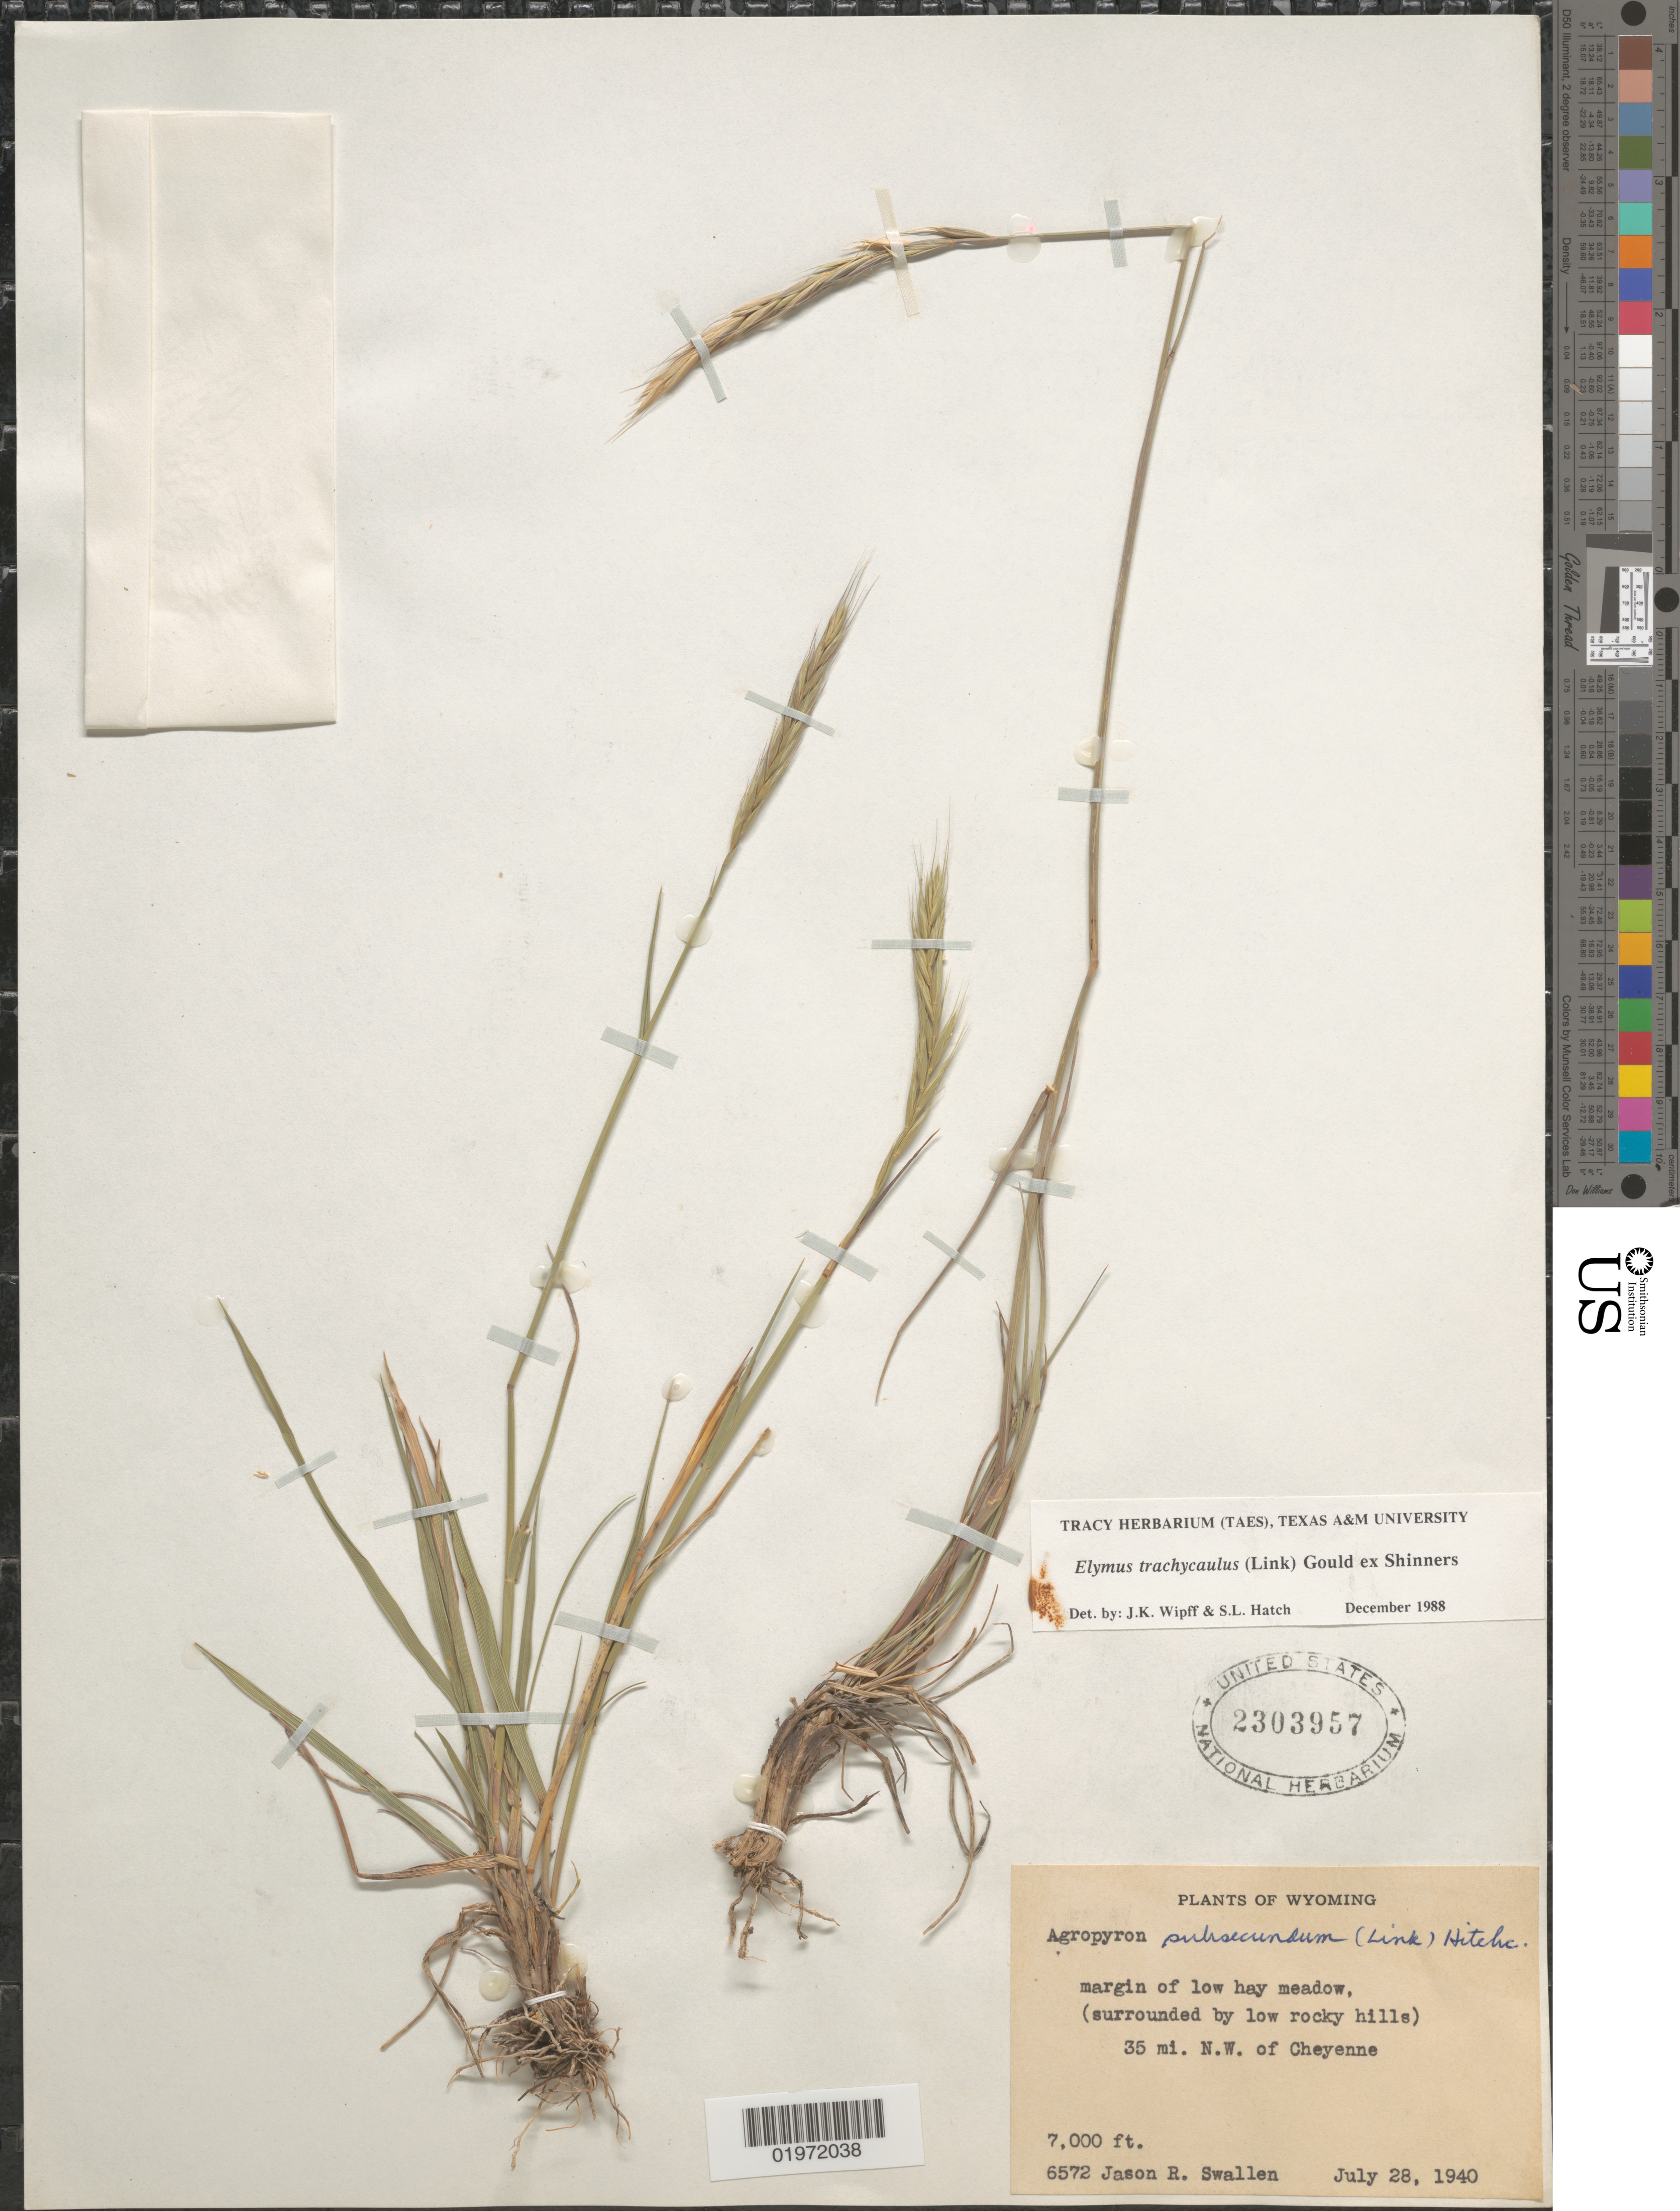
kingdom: Plantae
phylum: Tracheophyta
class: Liliopsida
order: Poales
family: Poaceae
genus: Elymus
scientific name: Elymus trachycaulus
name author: (Link) Gould ex Shinners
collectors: J. R. Swallen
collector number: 6572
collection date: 1940-07-28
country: United States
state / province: Wyoming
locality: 35 mi. N.W. of Cheyenne.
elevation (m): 2134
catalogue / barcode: US 2303957